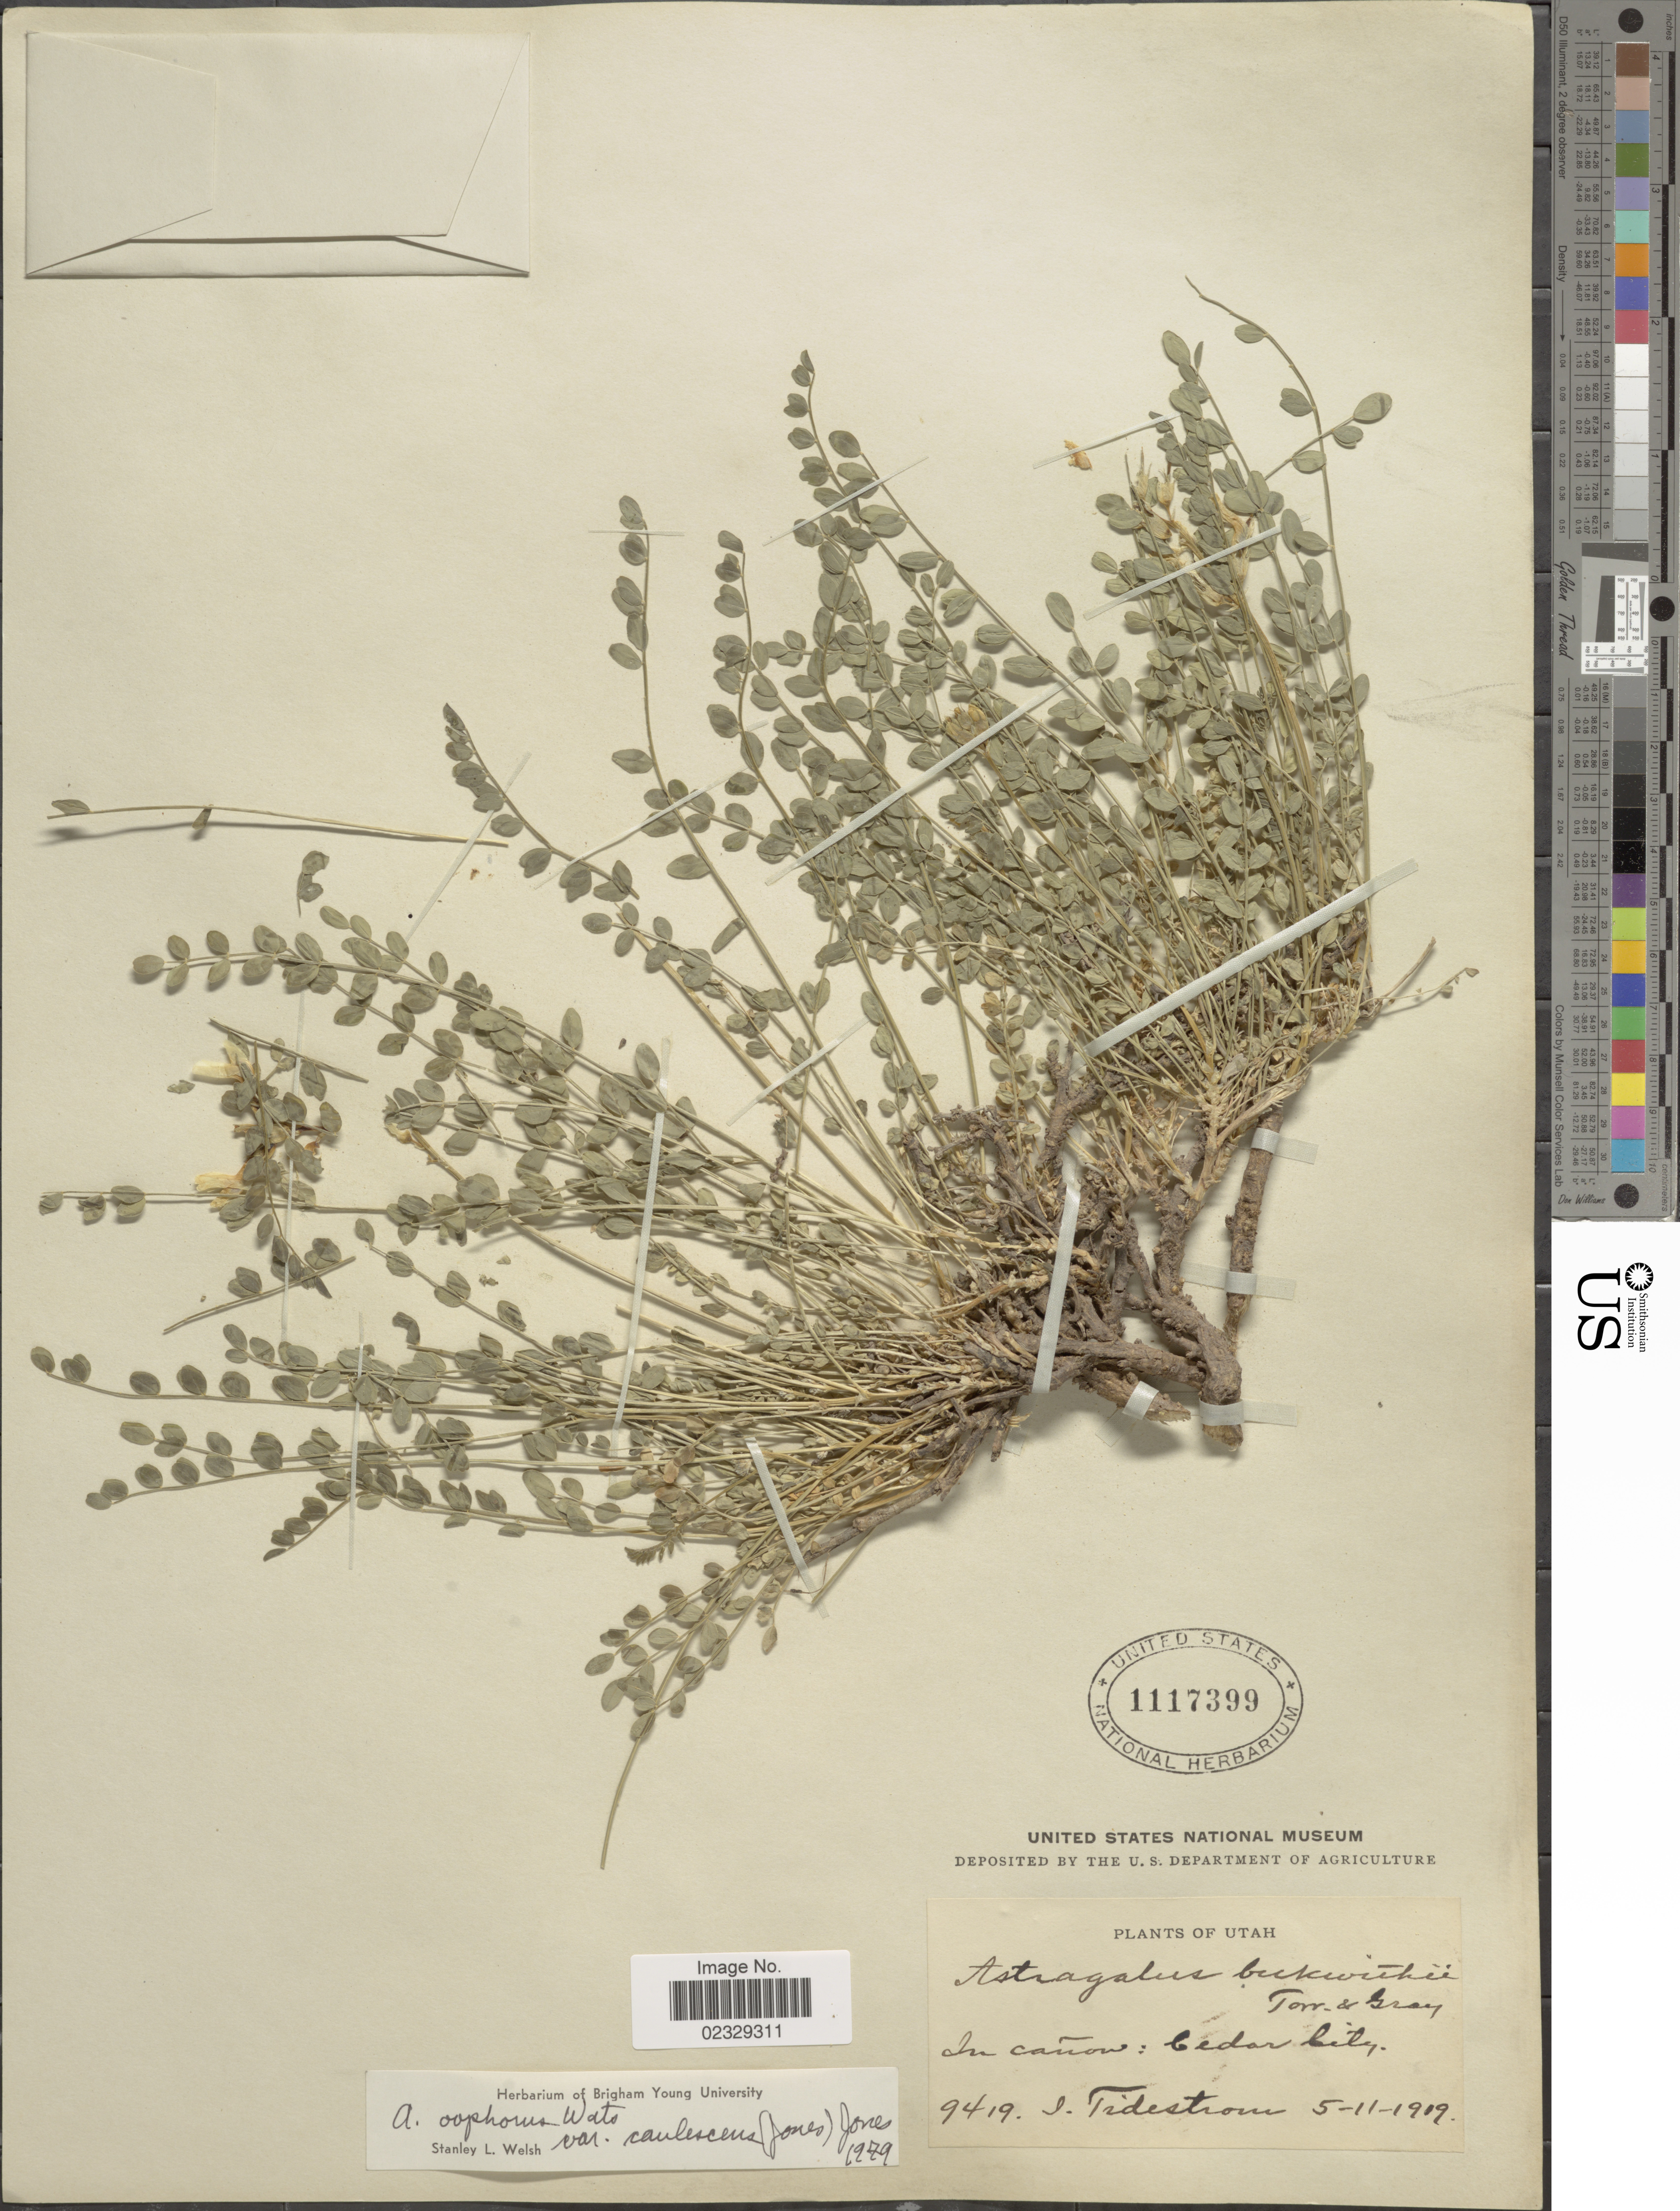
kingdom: Plantae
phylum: Tracheophyta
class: Magnoliopsida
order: Fabales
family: Fabaceae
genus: Astragalus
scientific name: Astragalus beckwithii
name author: Torr. & A. Gray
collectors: J. Tidestrom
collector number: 9419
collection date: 1919-11-05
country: United States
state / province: Utah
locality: In cañon: Cedar City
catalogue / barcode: US 1117399